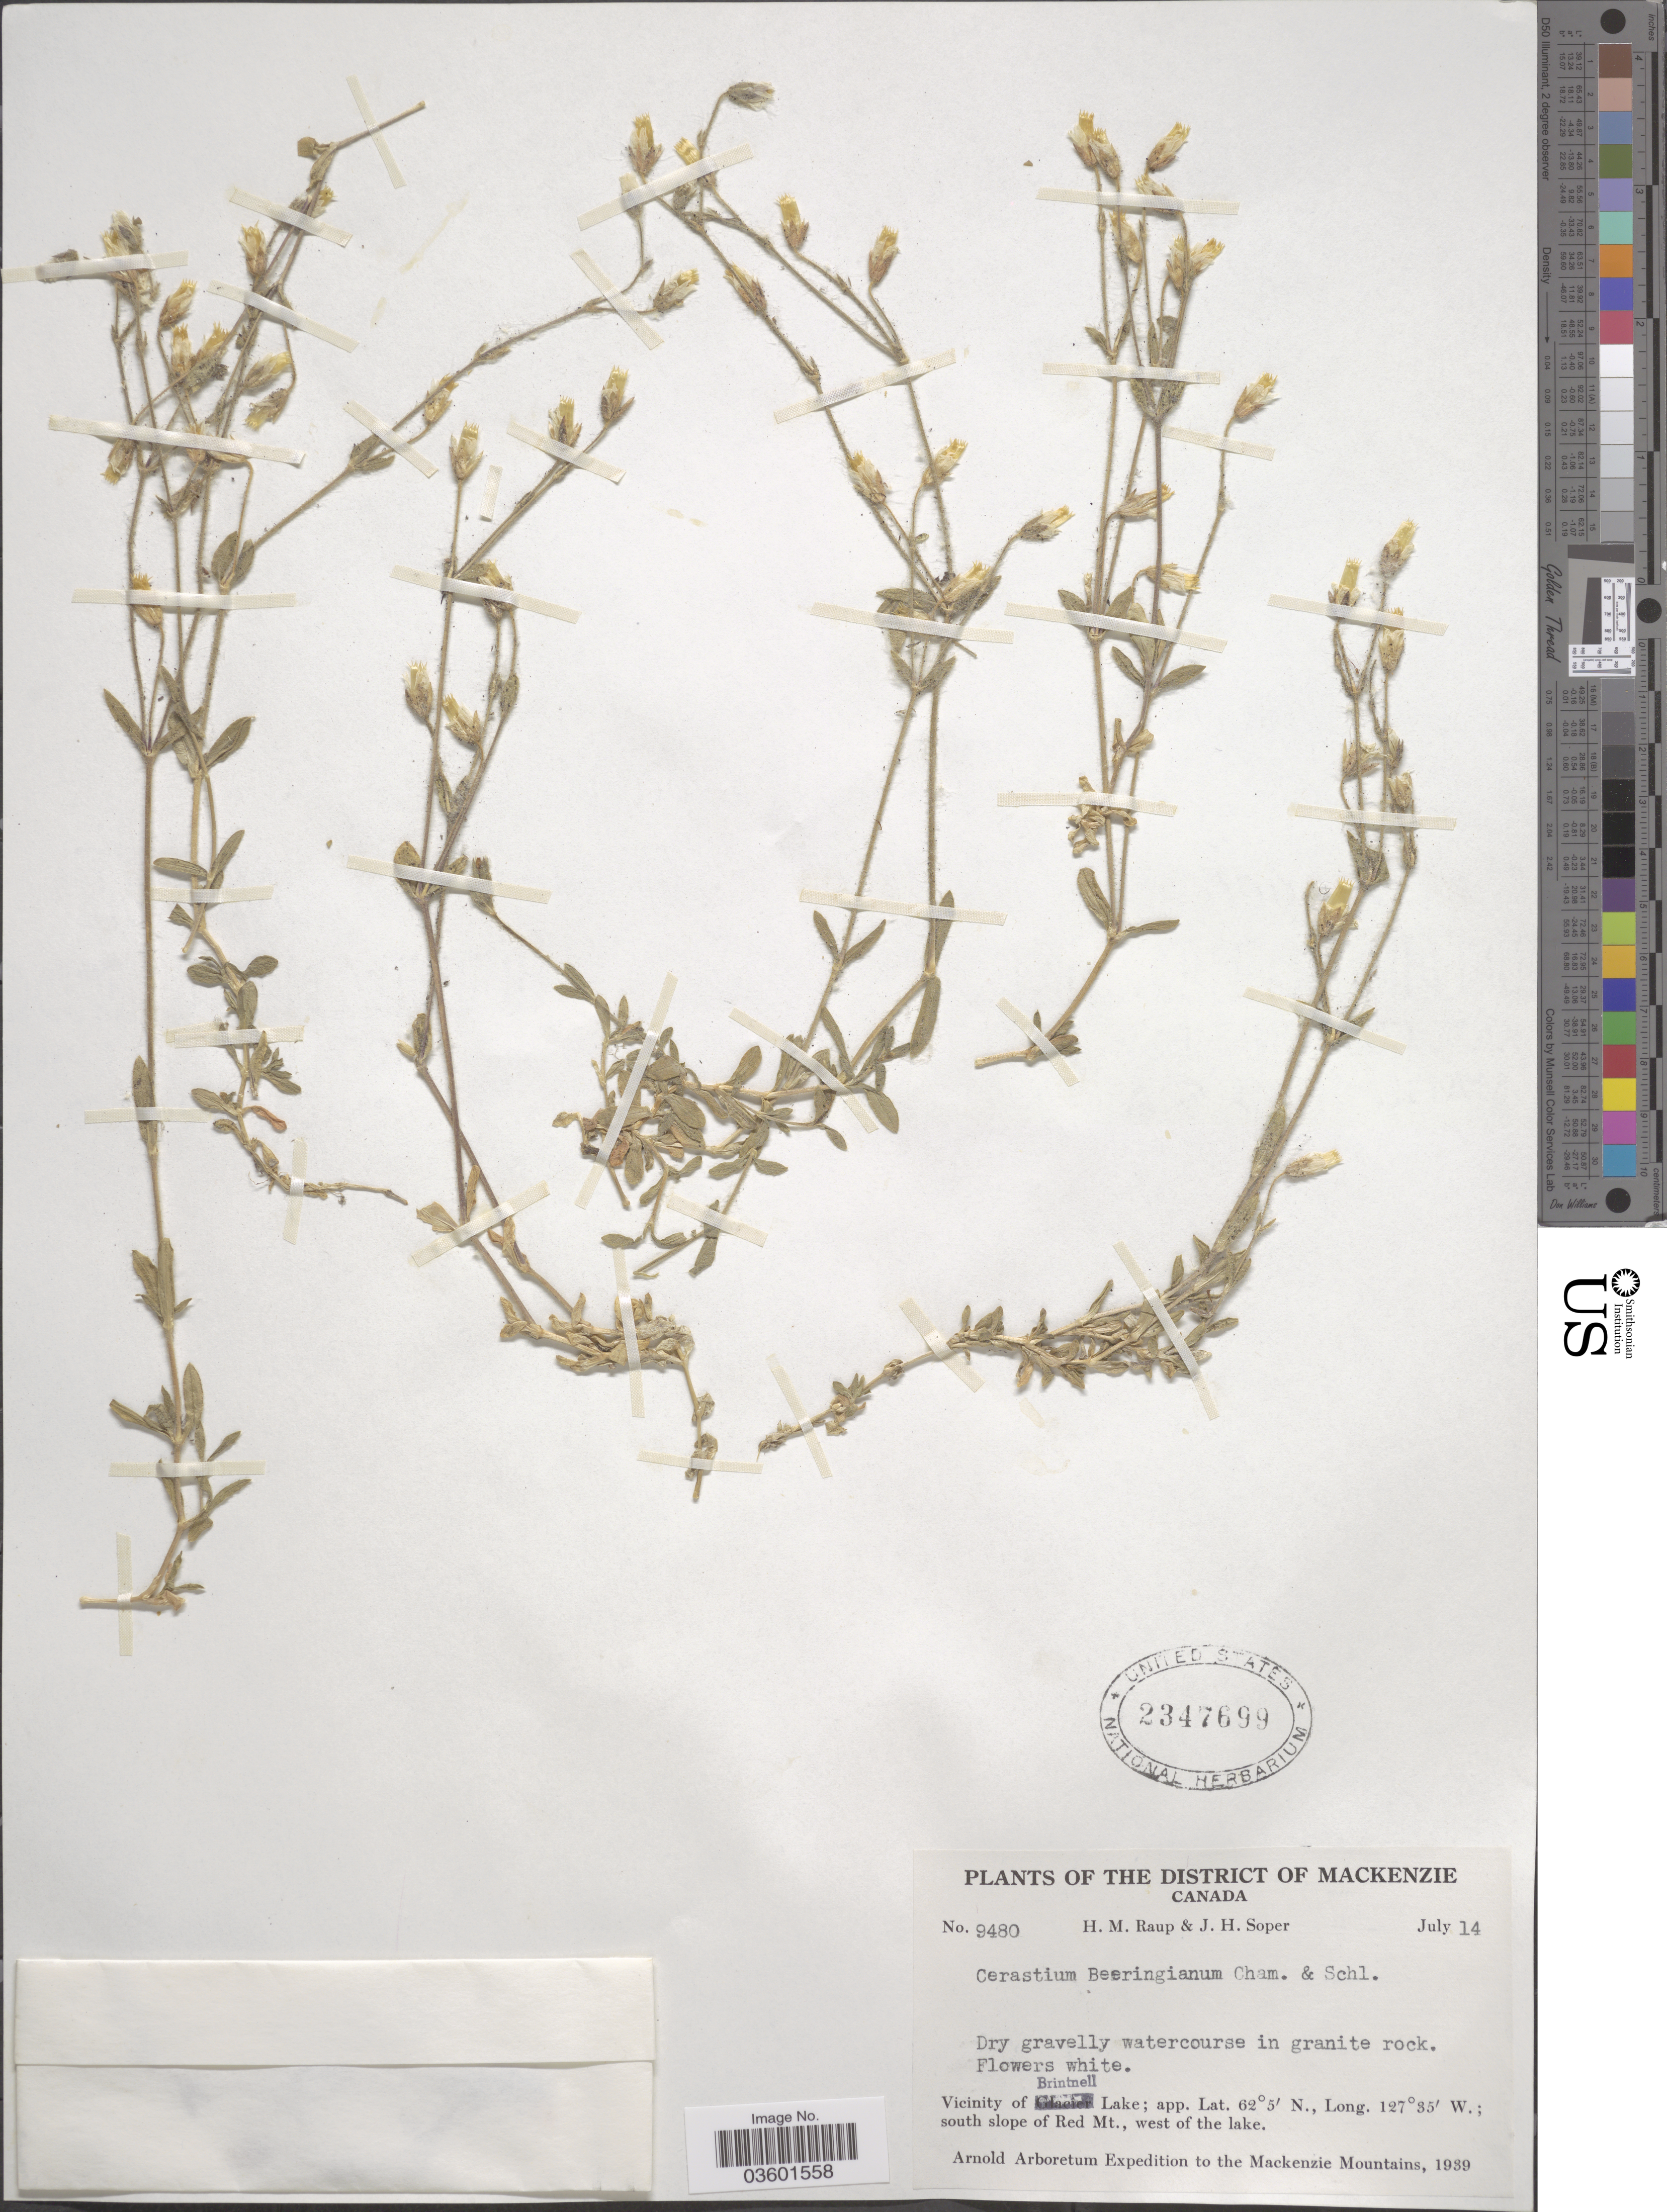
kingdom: Plantae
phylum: Tracheophyta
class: Magnoliopsida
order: Caryophyllales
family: Caryophyllaceae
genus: Cerastium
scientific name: Cerastium beeringianum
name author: Cham. & Schltdl.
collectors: H. Raup & J. H. Soper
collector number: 9480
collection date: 1939-07-14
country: Canada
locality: The District of Mackenzie. Vicinity of Brintnell Lake. South slope of Red Mt., west of the lake. Mackenzie Mountains.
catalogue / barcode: US 2347699